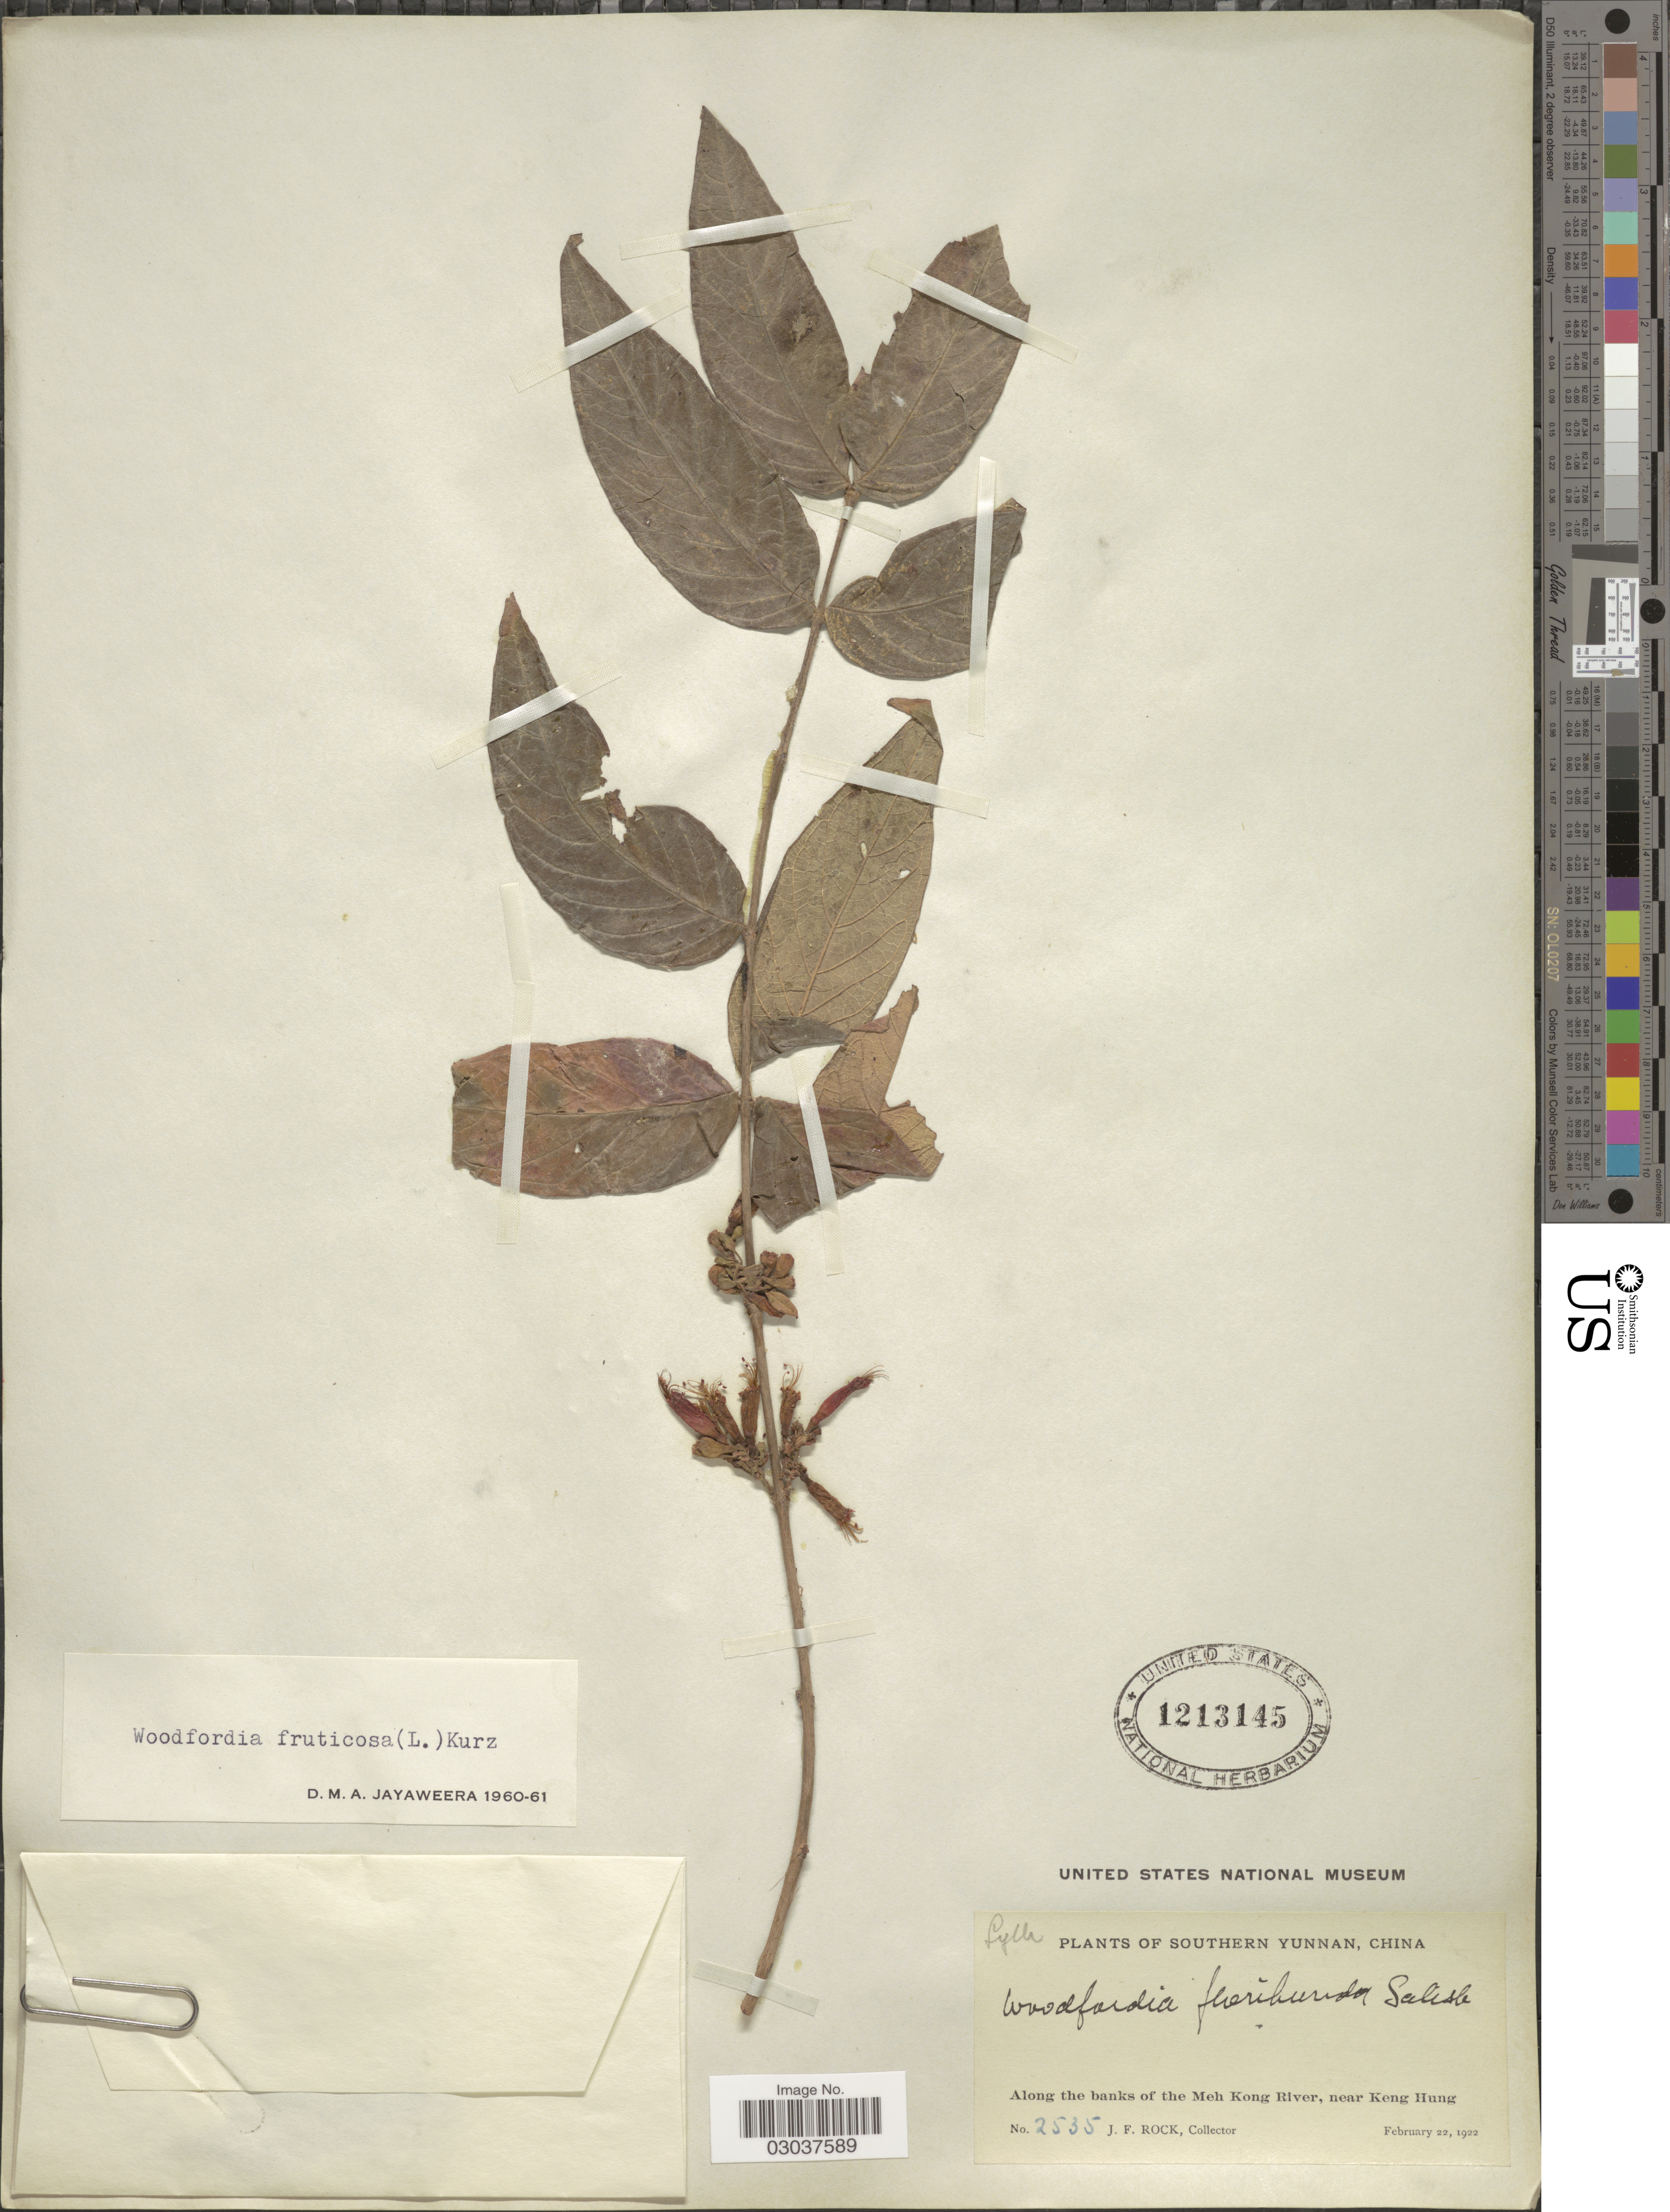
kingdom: Plantae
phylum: Tracheophyta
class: Magnoliopsida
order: Myrtales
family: Lythraceae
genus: Woodfordia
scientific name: Woodfordia fruticosa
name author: (L.) Kurz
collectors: J. Rock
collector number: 2535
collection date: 1922-02-22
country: China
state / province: Yunnan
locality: Southern Yunnan. Along the banks of the Meh Kong River, near Keng Hung.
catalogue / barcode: US 1213145